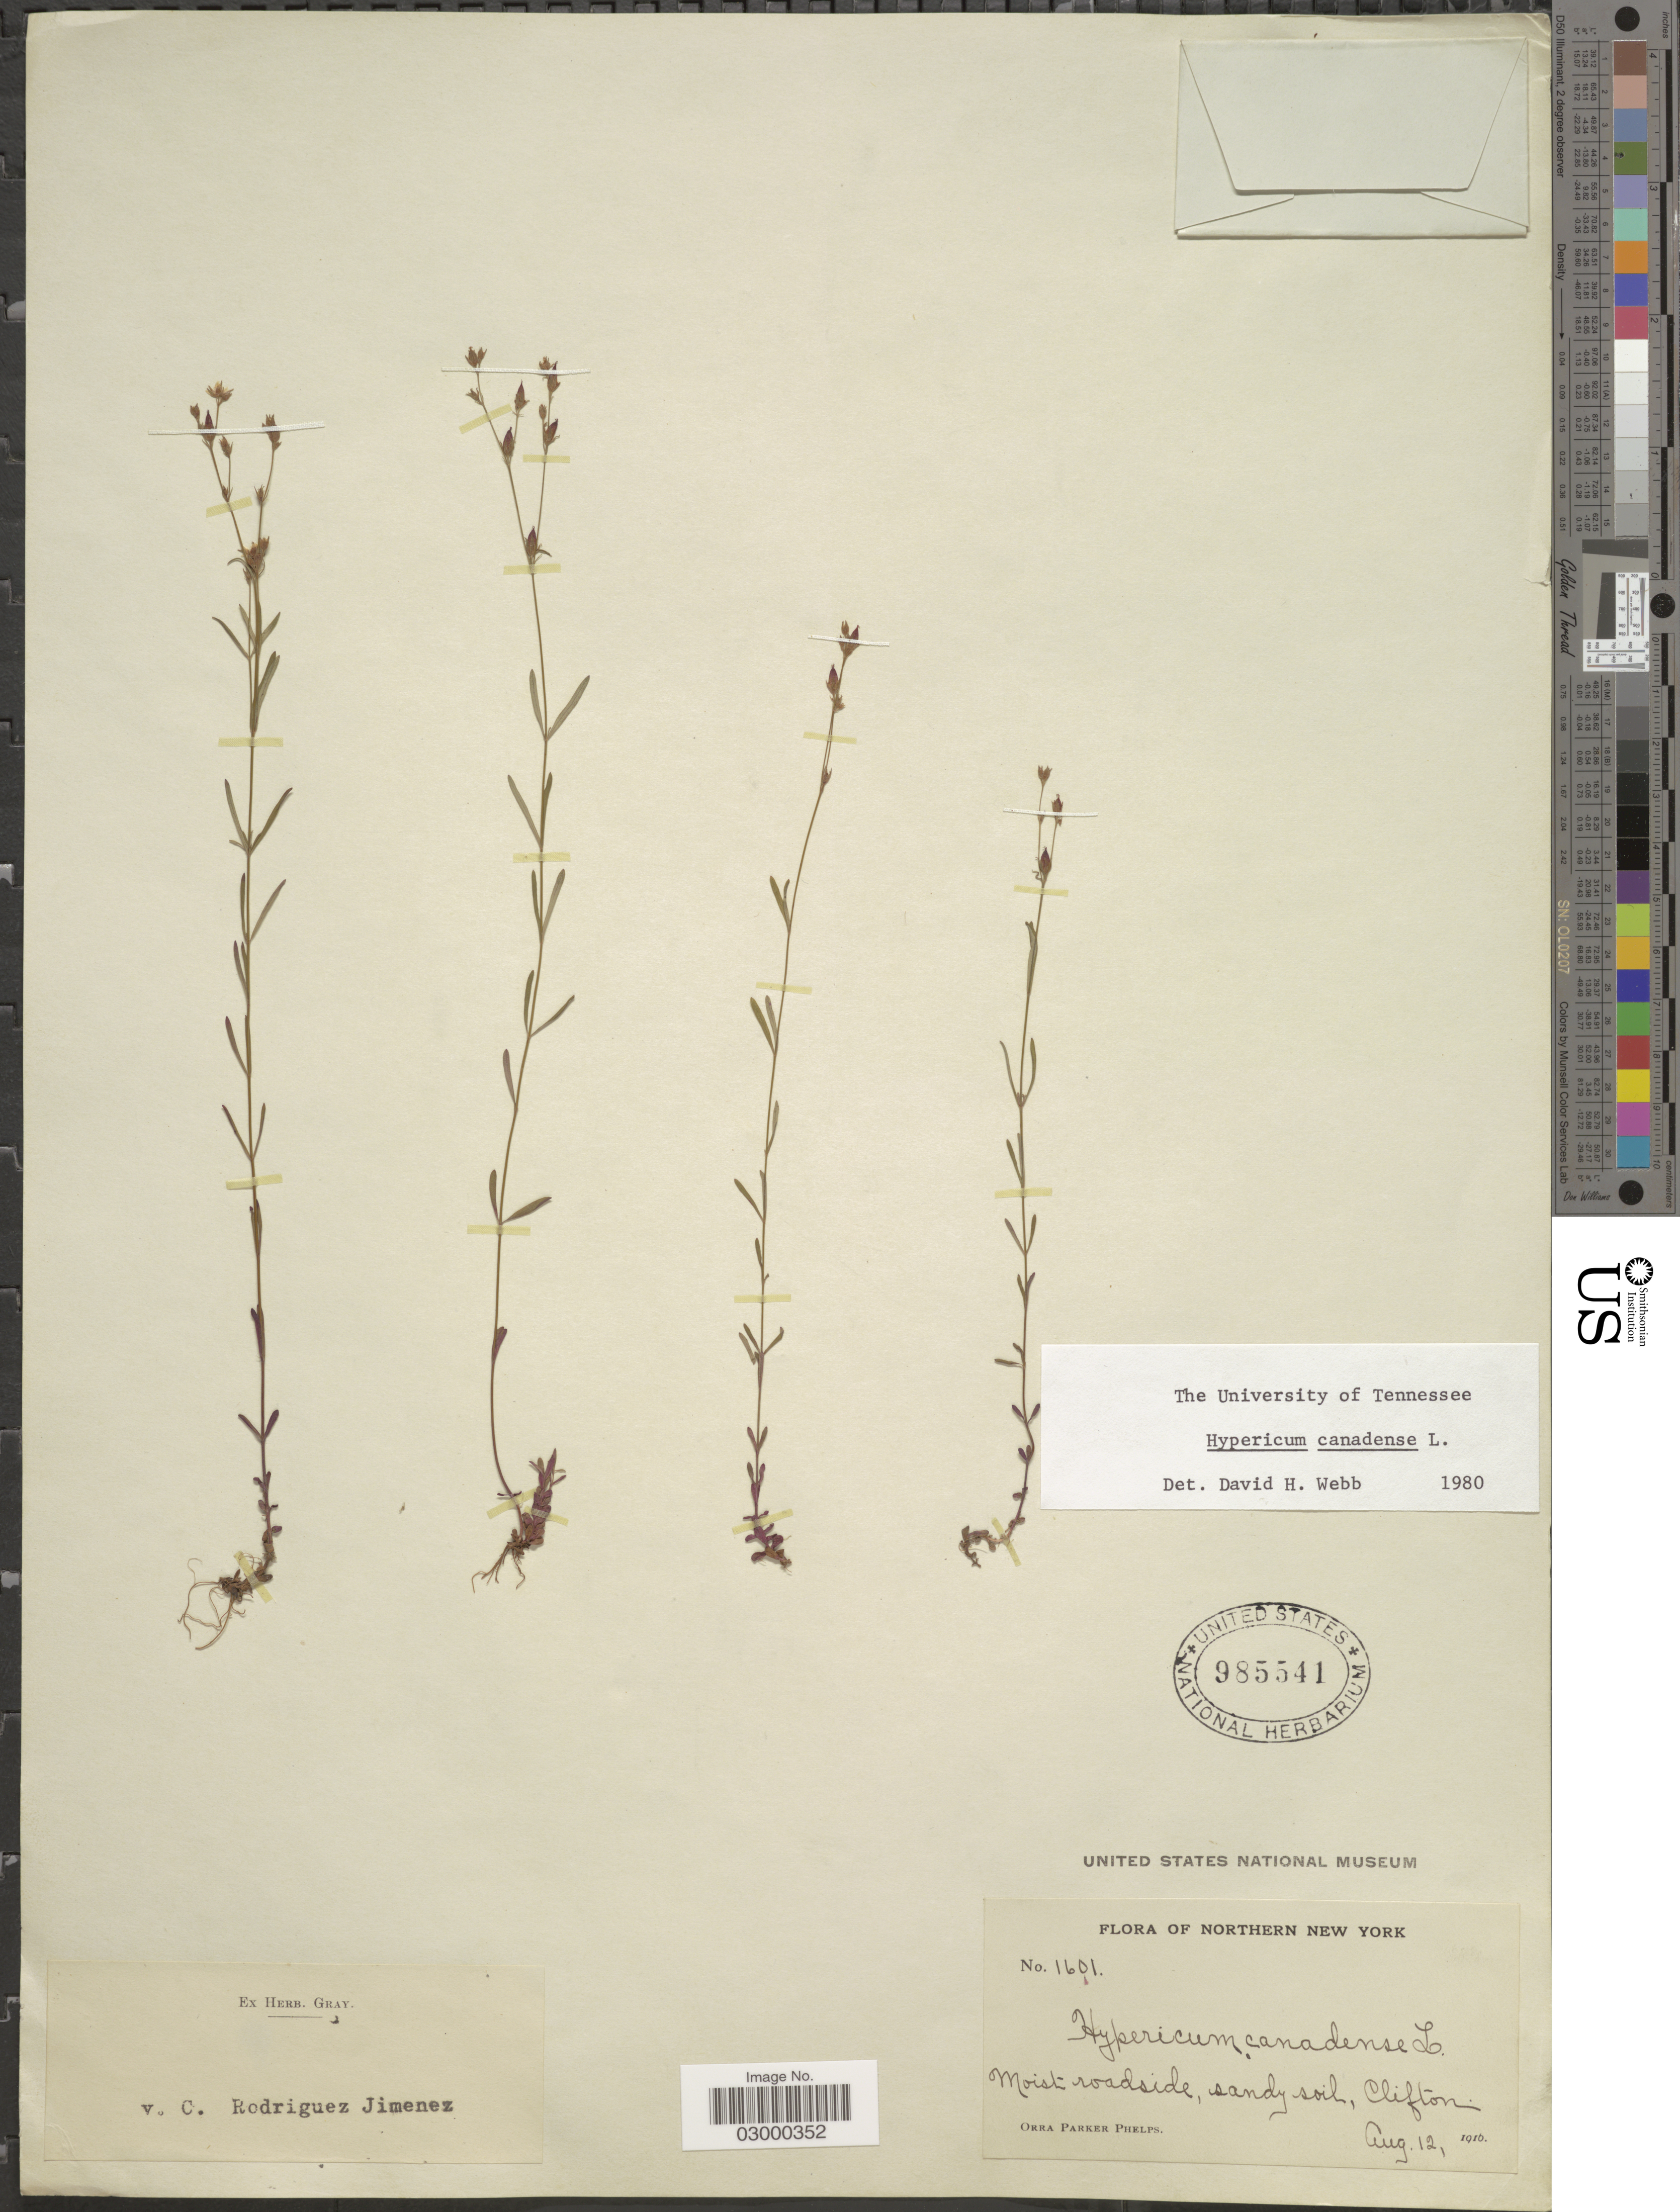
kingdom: Plantae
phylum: Tracheophyta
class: Magnoliopsida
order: Malpighiales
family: Hypericaceae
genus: Hypericum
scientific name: Hypericum canadense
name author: L.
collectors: O. P. Phelps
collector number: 1601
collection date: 1916-08-12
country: United States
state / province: New York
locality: Northern New York, Moist roadside, sandy soil, Clifton.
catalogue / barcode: US 985541